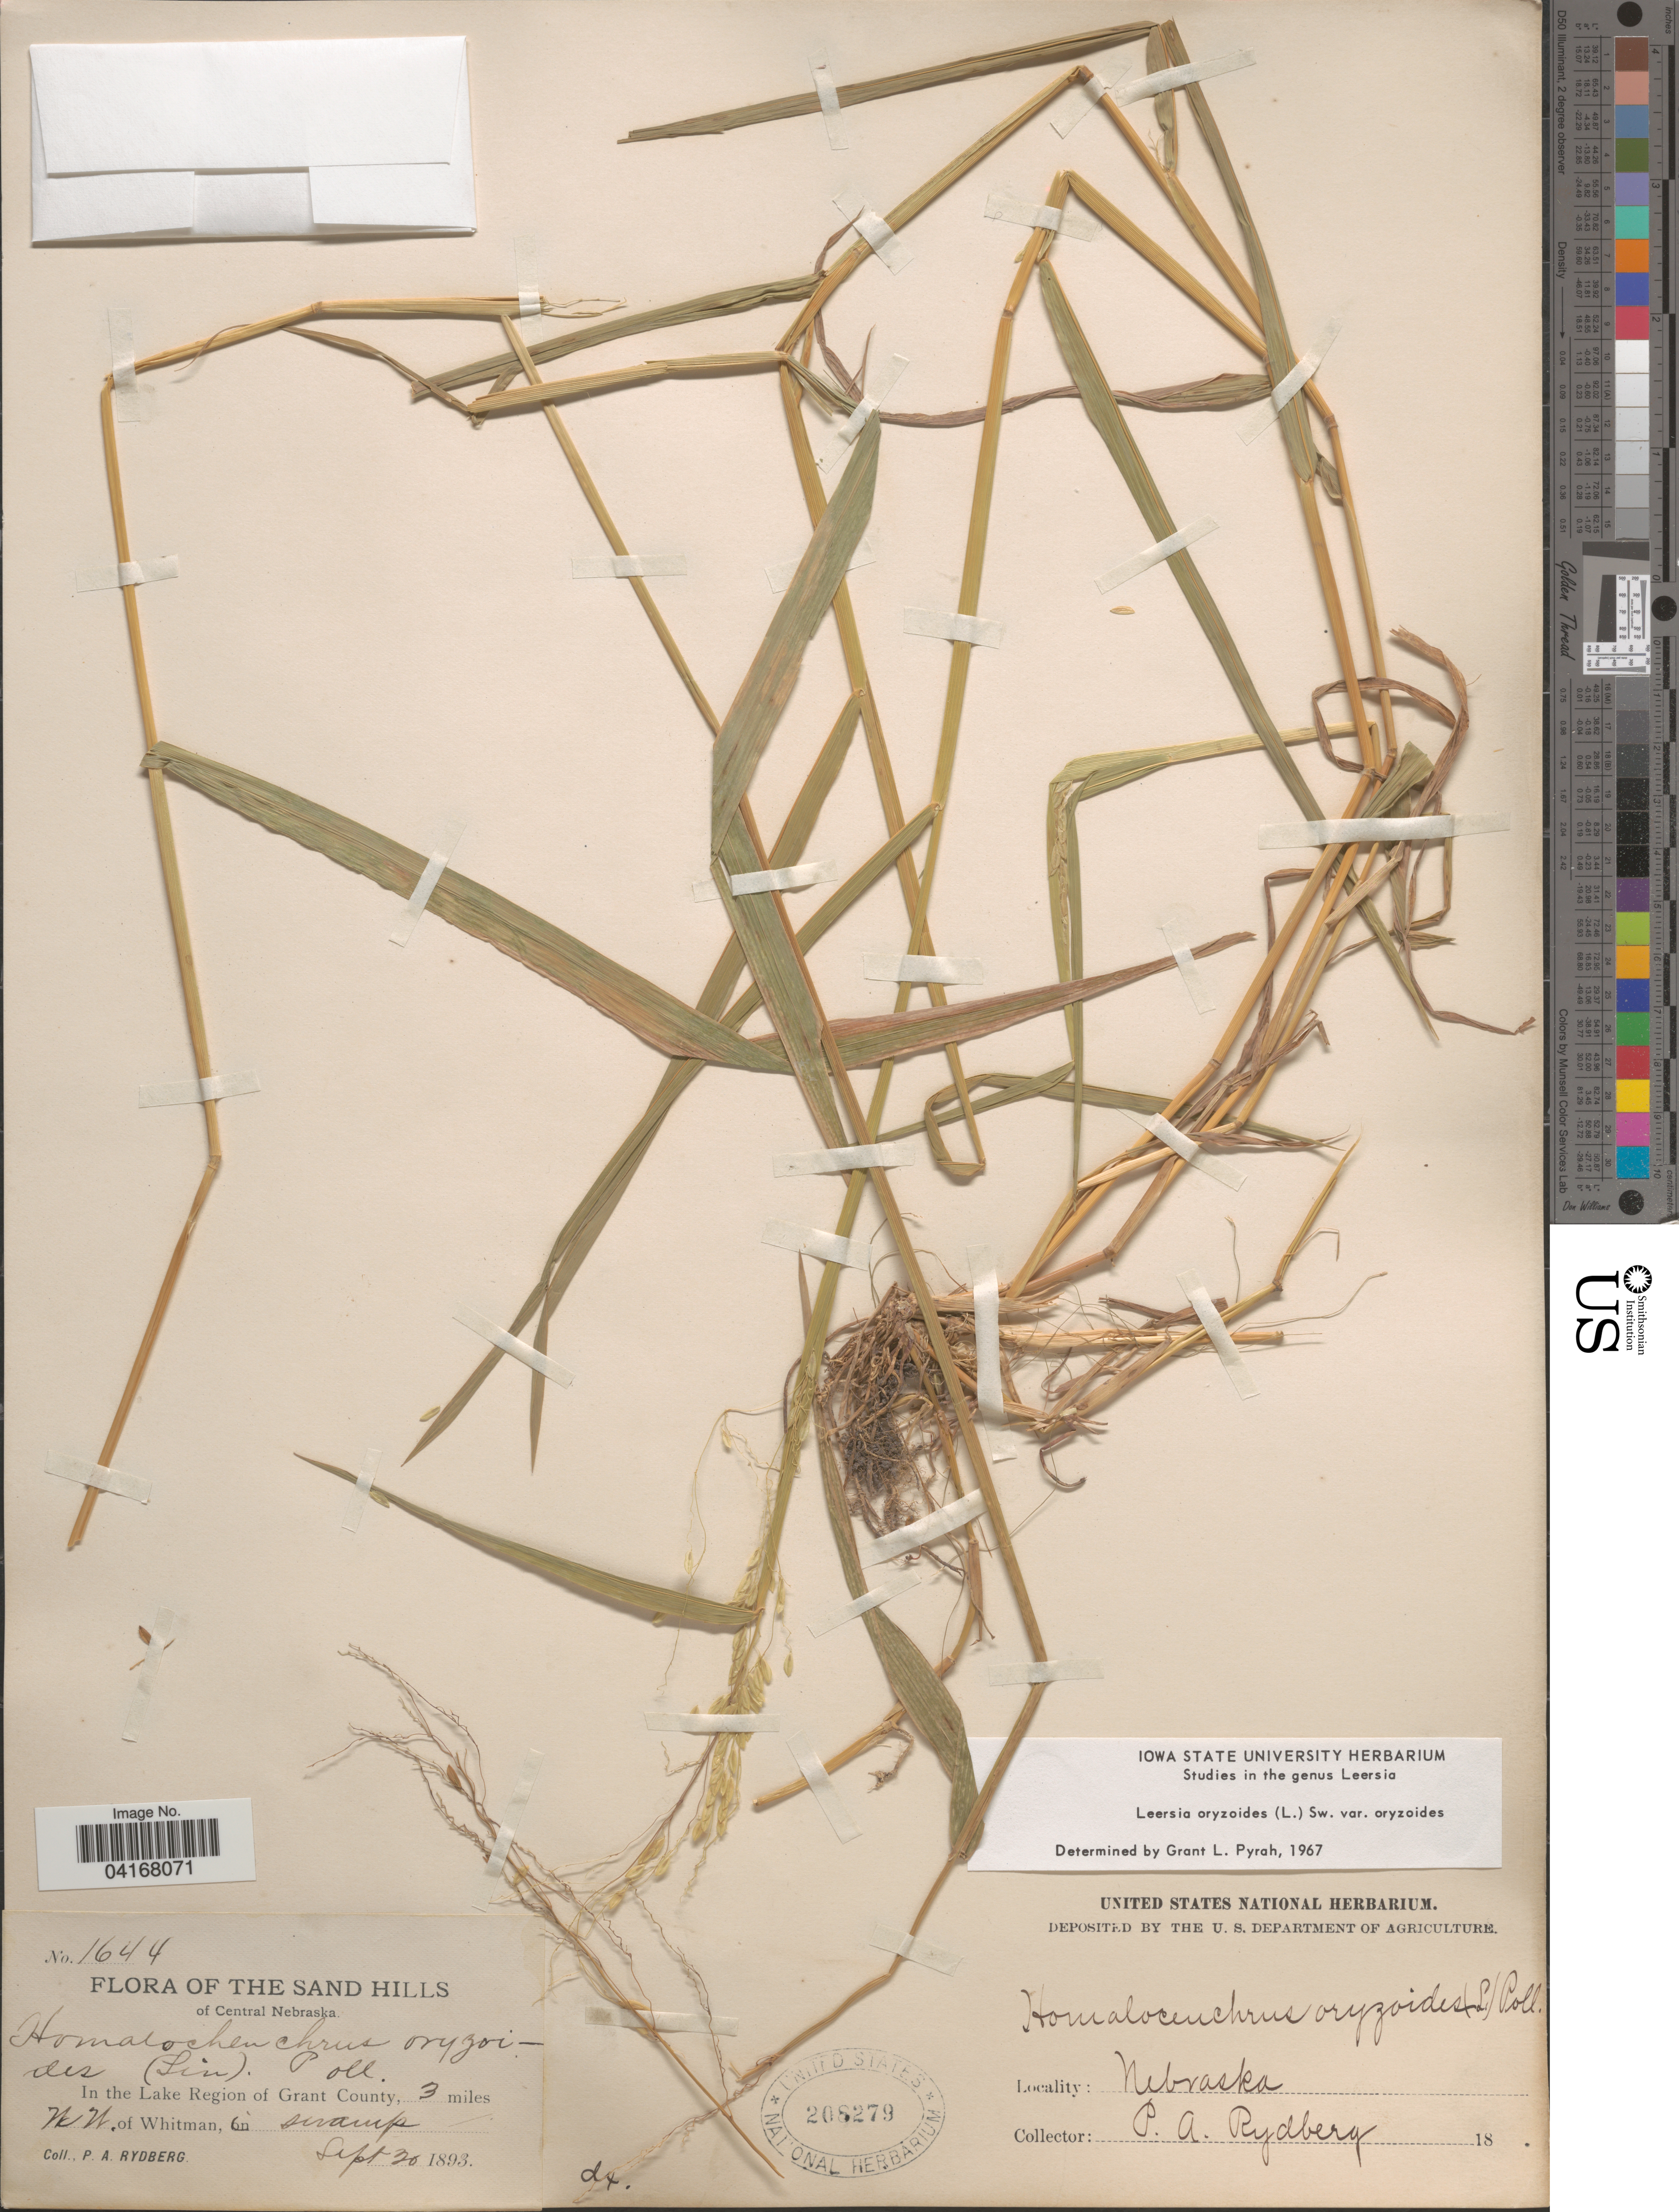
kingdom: Plantae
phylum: Tracheophyta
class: Liliopsida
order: Poales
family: Poaceae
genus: Leersia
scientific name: Leersia oryzoides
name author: (L.) Sw.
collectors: P. A. Rydberg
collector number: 1644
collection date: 1893-09-30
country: United States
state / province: Nebraska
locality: The Sand Hills of Central Nebraska. In the Lake Region of Grant County, 3 miles N. W. of Whitman.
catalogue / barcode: US 208279